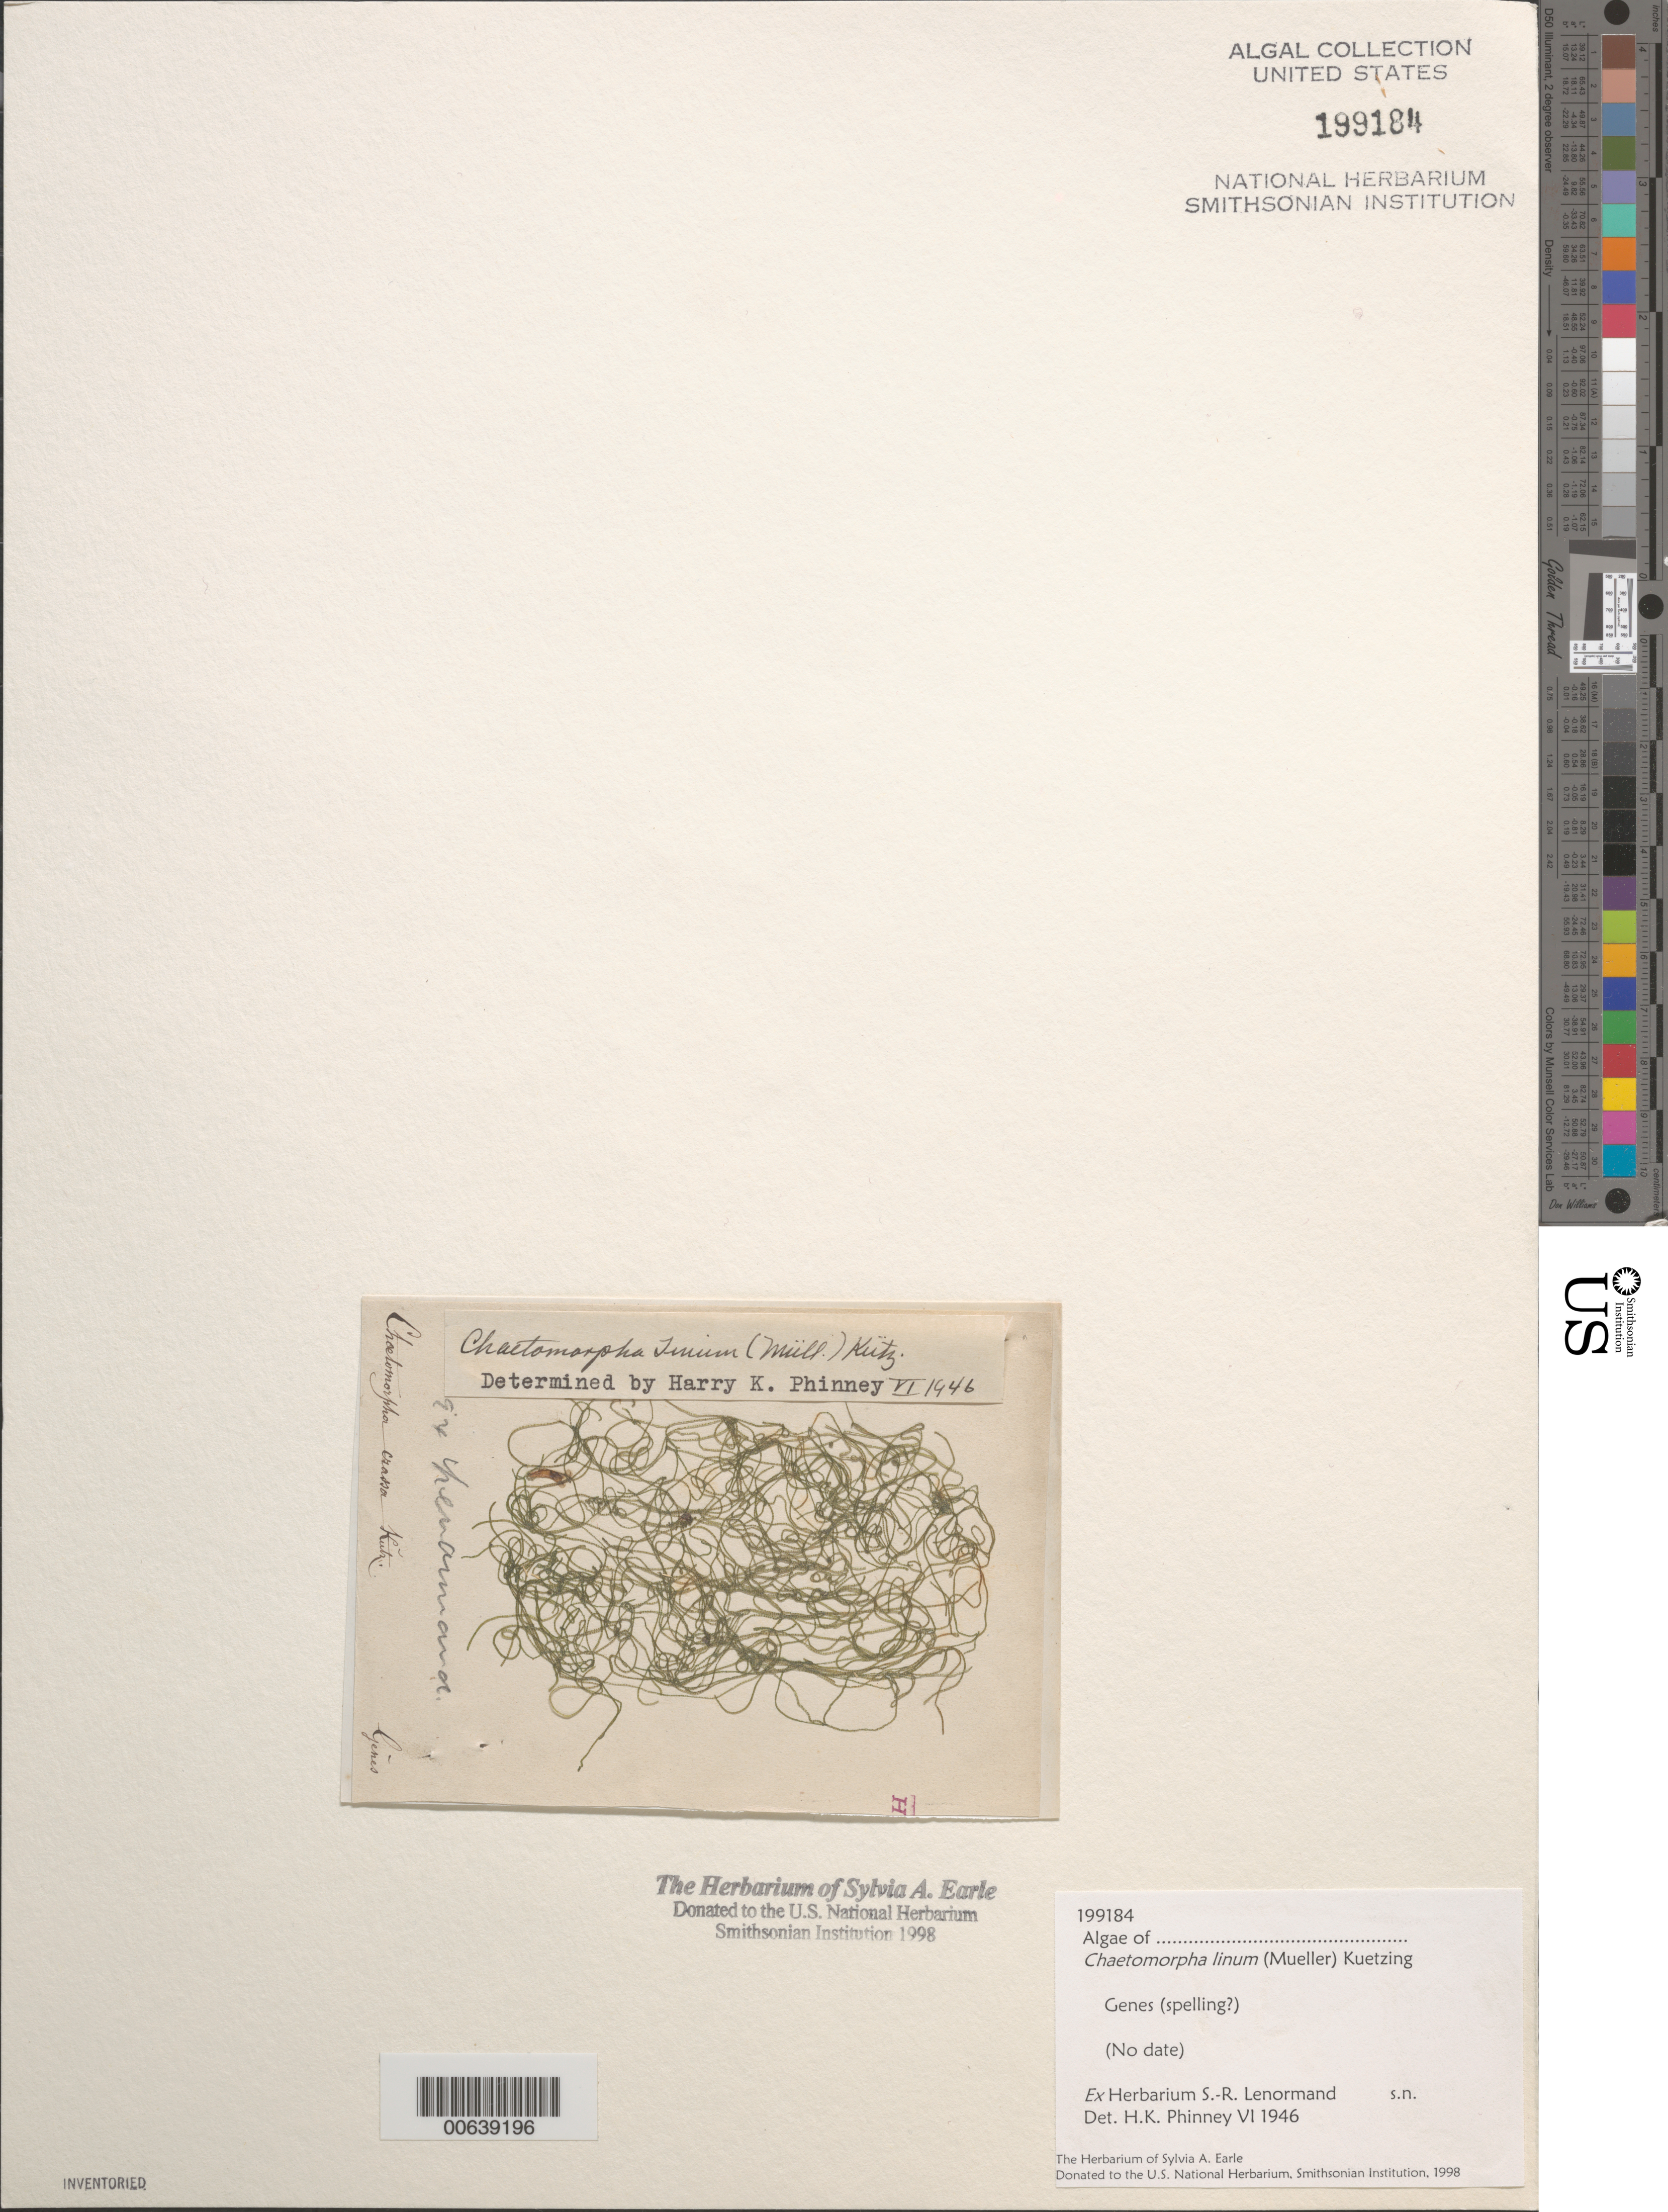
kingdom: Plantae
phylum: Chlorophyta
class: Ulvophyceae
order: Cladophorales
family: Cladophoraceae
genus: Chaetomorpha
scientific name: Chaetomorpha linum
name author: (O.F. Muell.) Kütz.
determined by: Phinney, H. K.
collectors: Lenormand, S.-R. (herbarium)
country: Belgium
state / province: Wallonia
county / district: Luxembourg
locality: Genes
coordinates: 50.183333, 5.483333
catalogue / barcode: US 199184